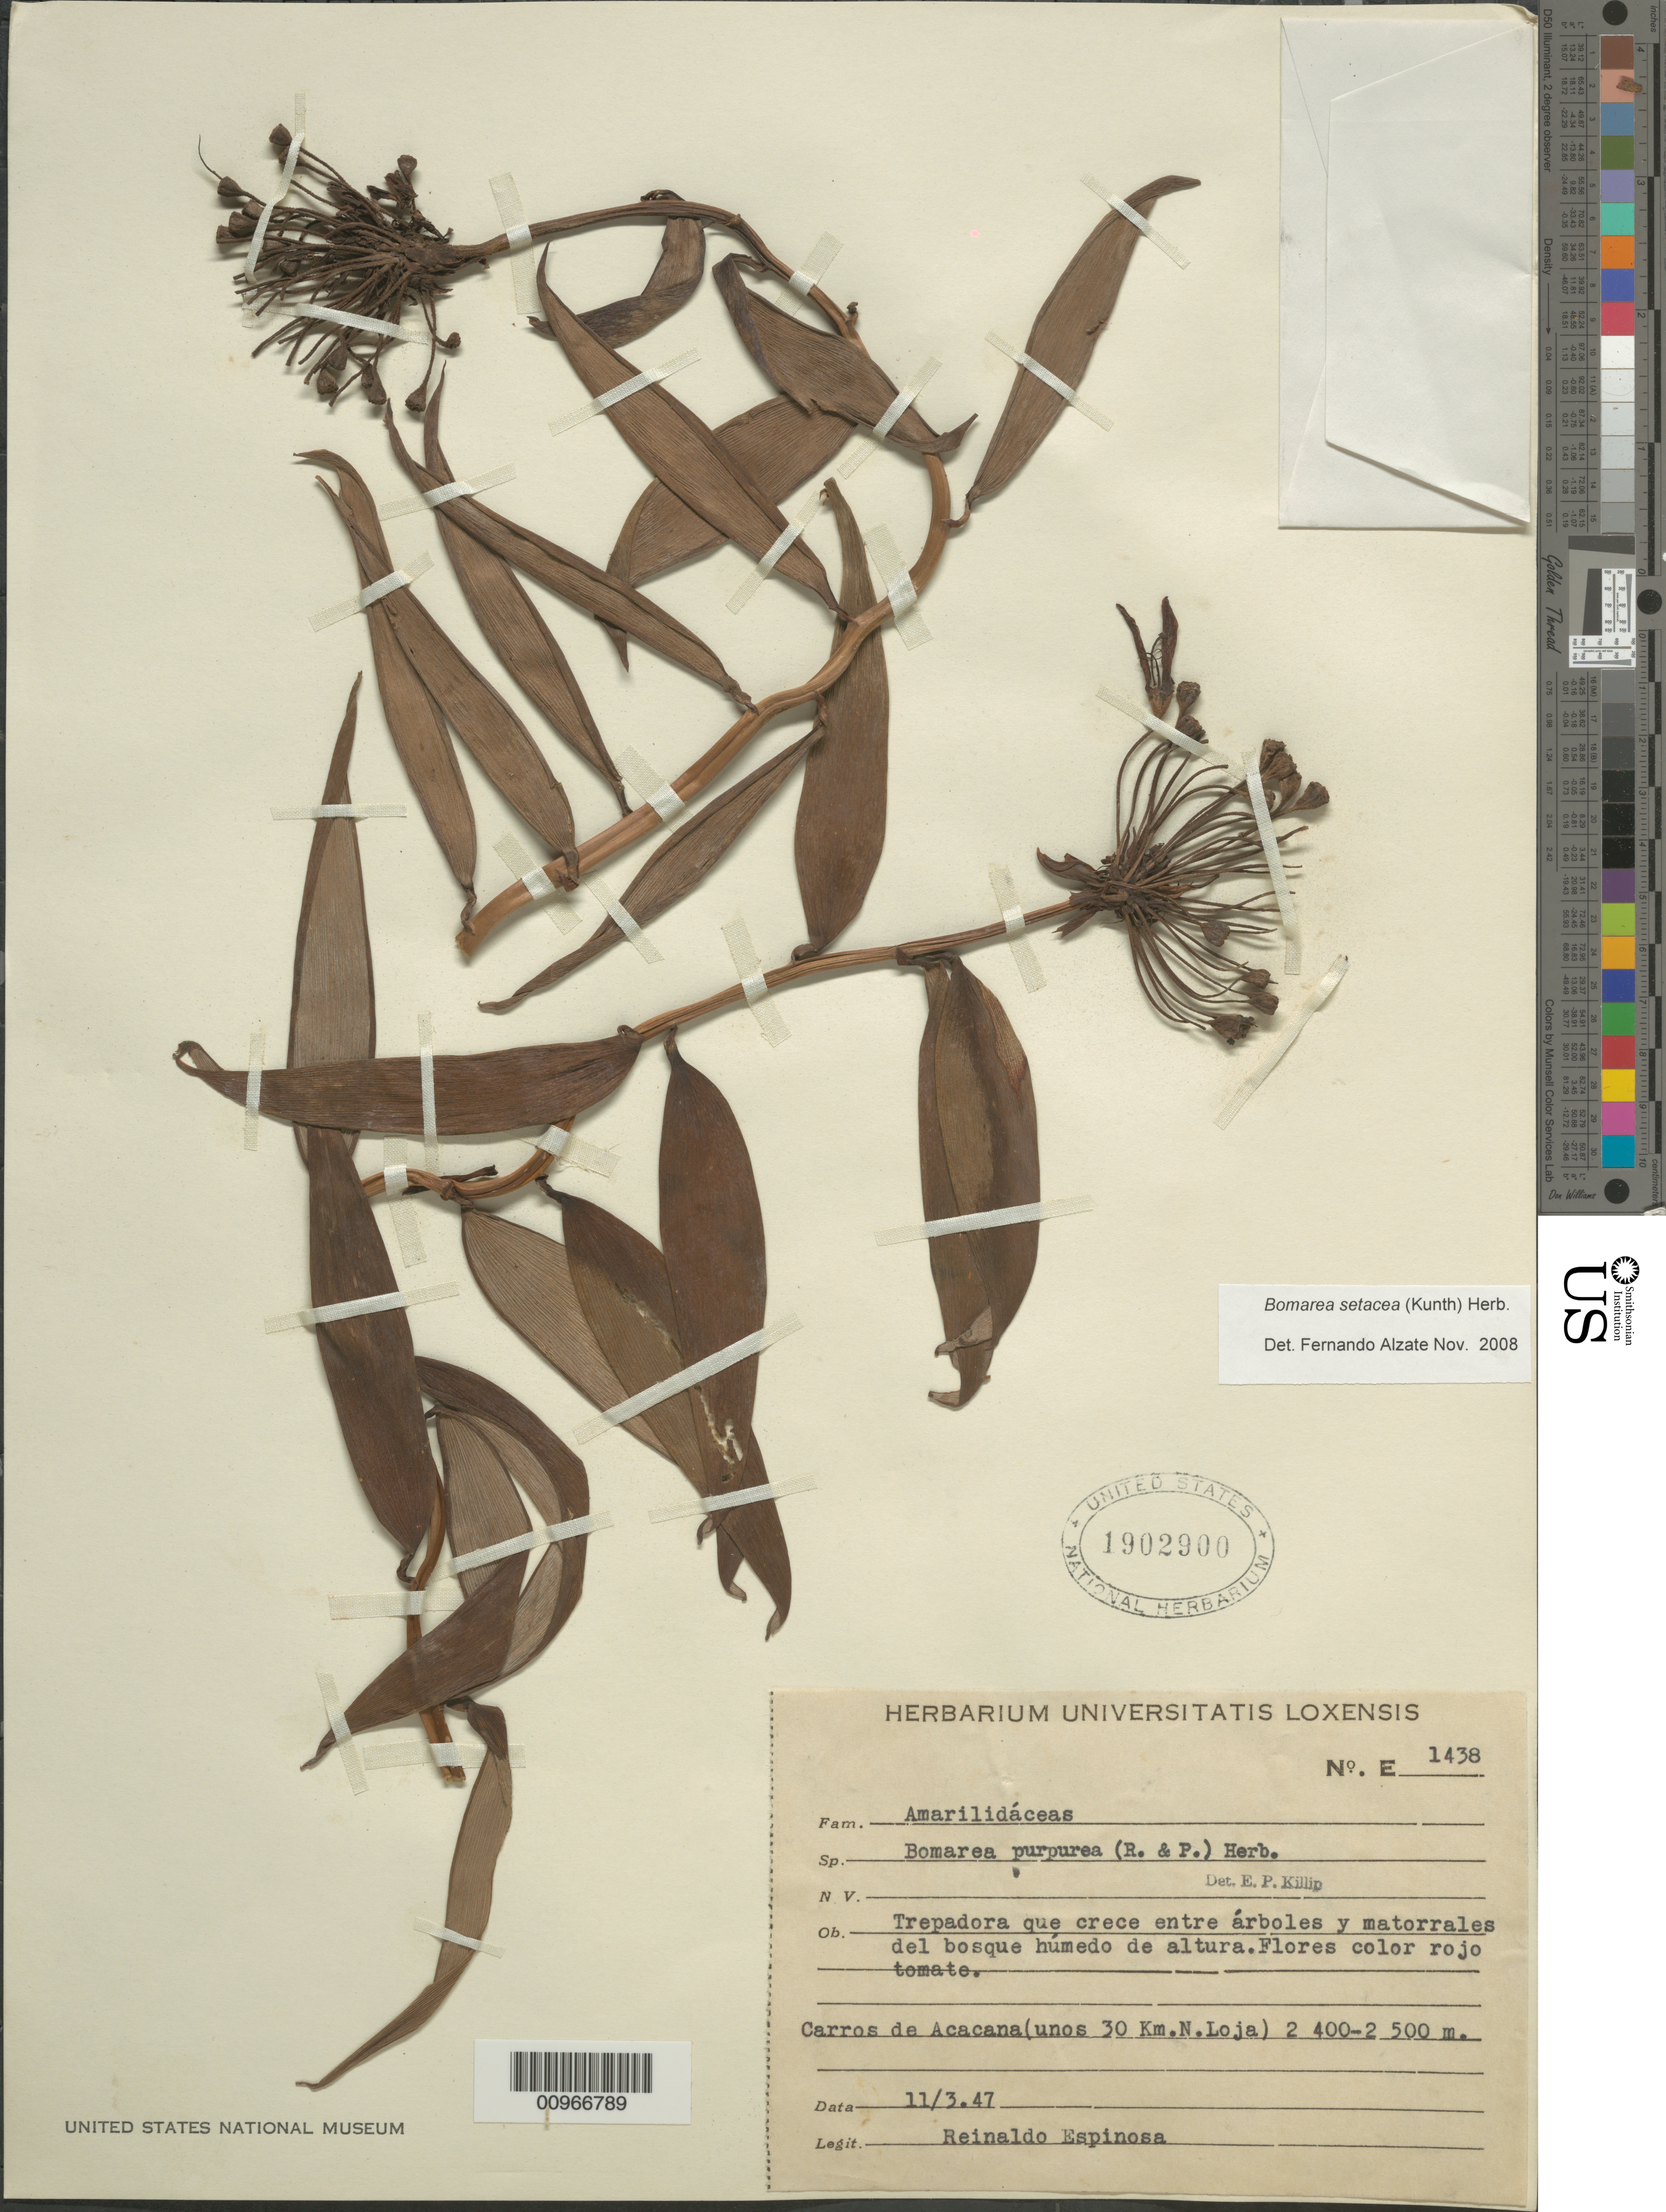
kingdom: Plantae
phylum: Tracheophyta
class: Liliopsida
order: Liliales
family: Alstroemeriaceae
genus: Bomarea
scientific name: Bomarea setacea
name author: (Ruiz & Pav.) Herb.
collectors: R. Espinosa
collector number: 1438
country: Ecuador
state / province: Loja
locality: Carros de Acacana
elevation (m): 2400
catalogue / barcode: US 1902900